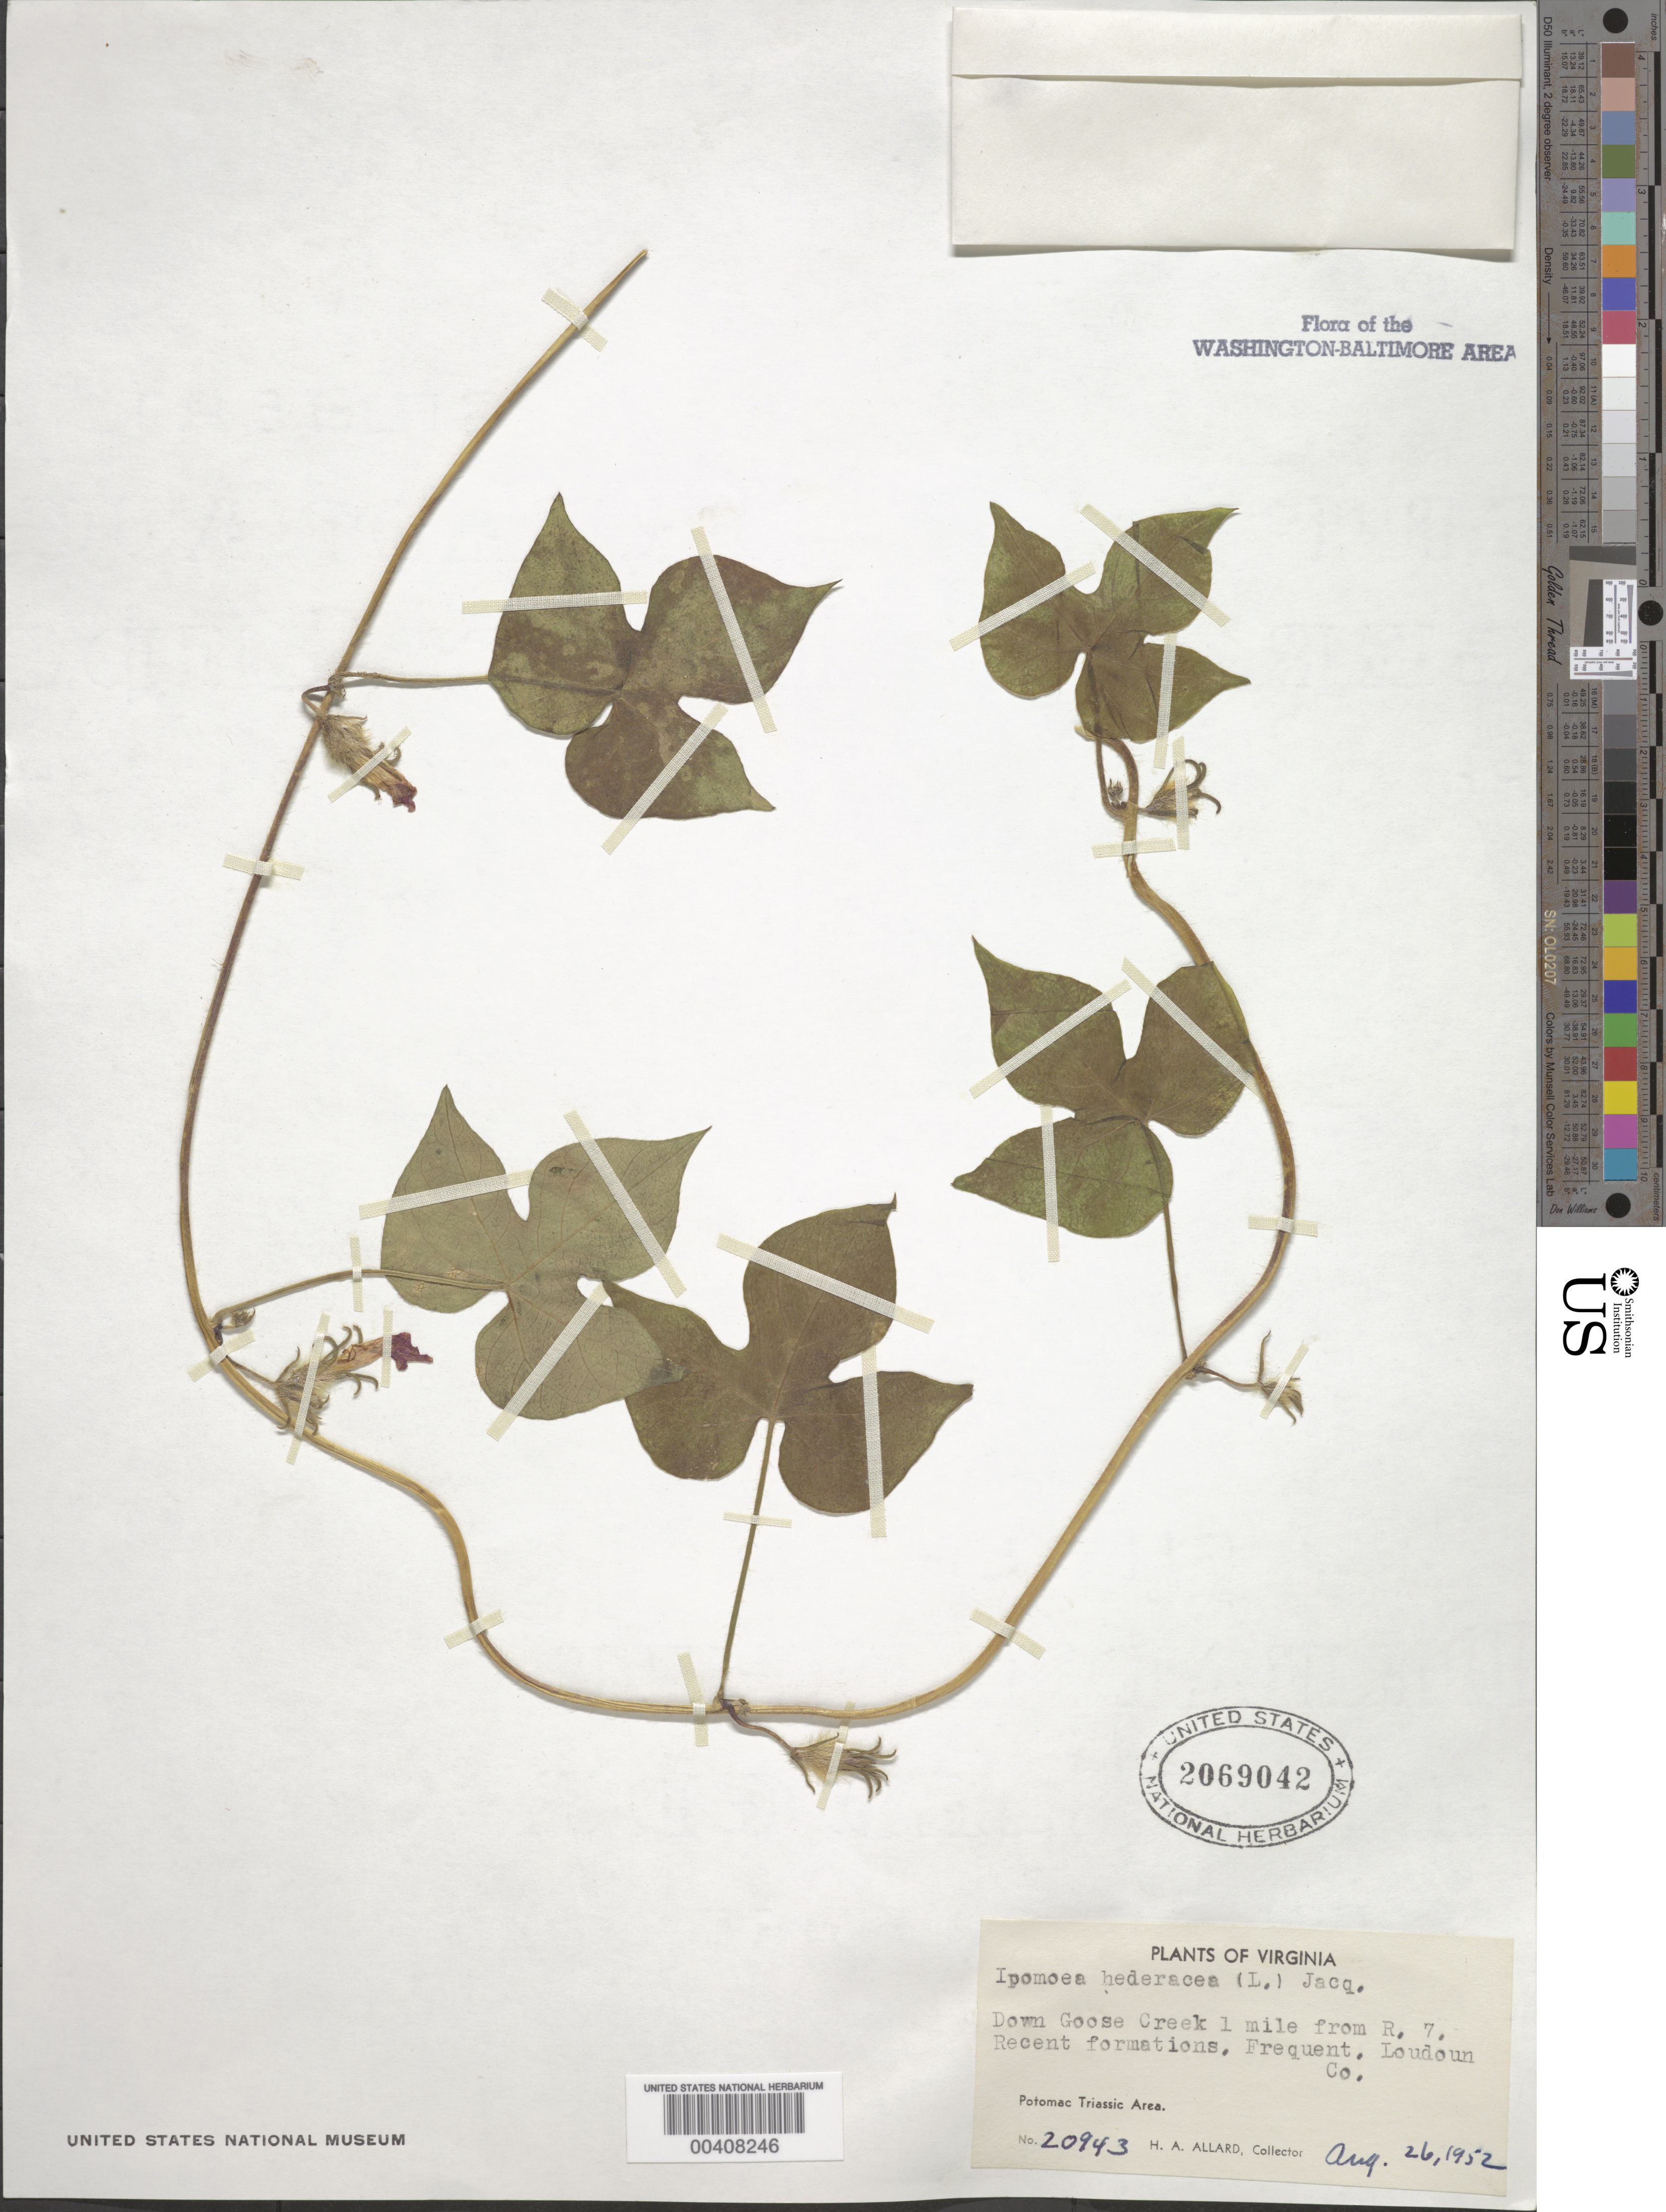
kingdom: Plantae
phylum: Tracheophyta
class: Magnoliopsida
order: Solanales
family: Convolvulaceae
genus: Ipomoea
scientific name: Ipomoea hederacea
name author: Jacq.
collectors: H. A. Allard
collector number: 20943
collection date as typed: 26 Aug 1952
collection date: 1952-08-26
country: United States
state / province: Virginia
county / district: Loudoun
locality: Down Goose Creek 1 mi. from R. 7, Potomac Triassic Area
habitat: Recent formations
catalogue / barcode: US 2069042